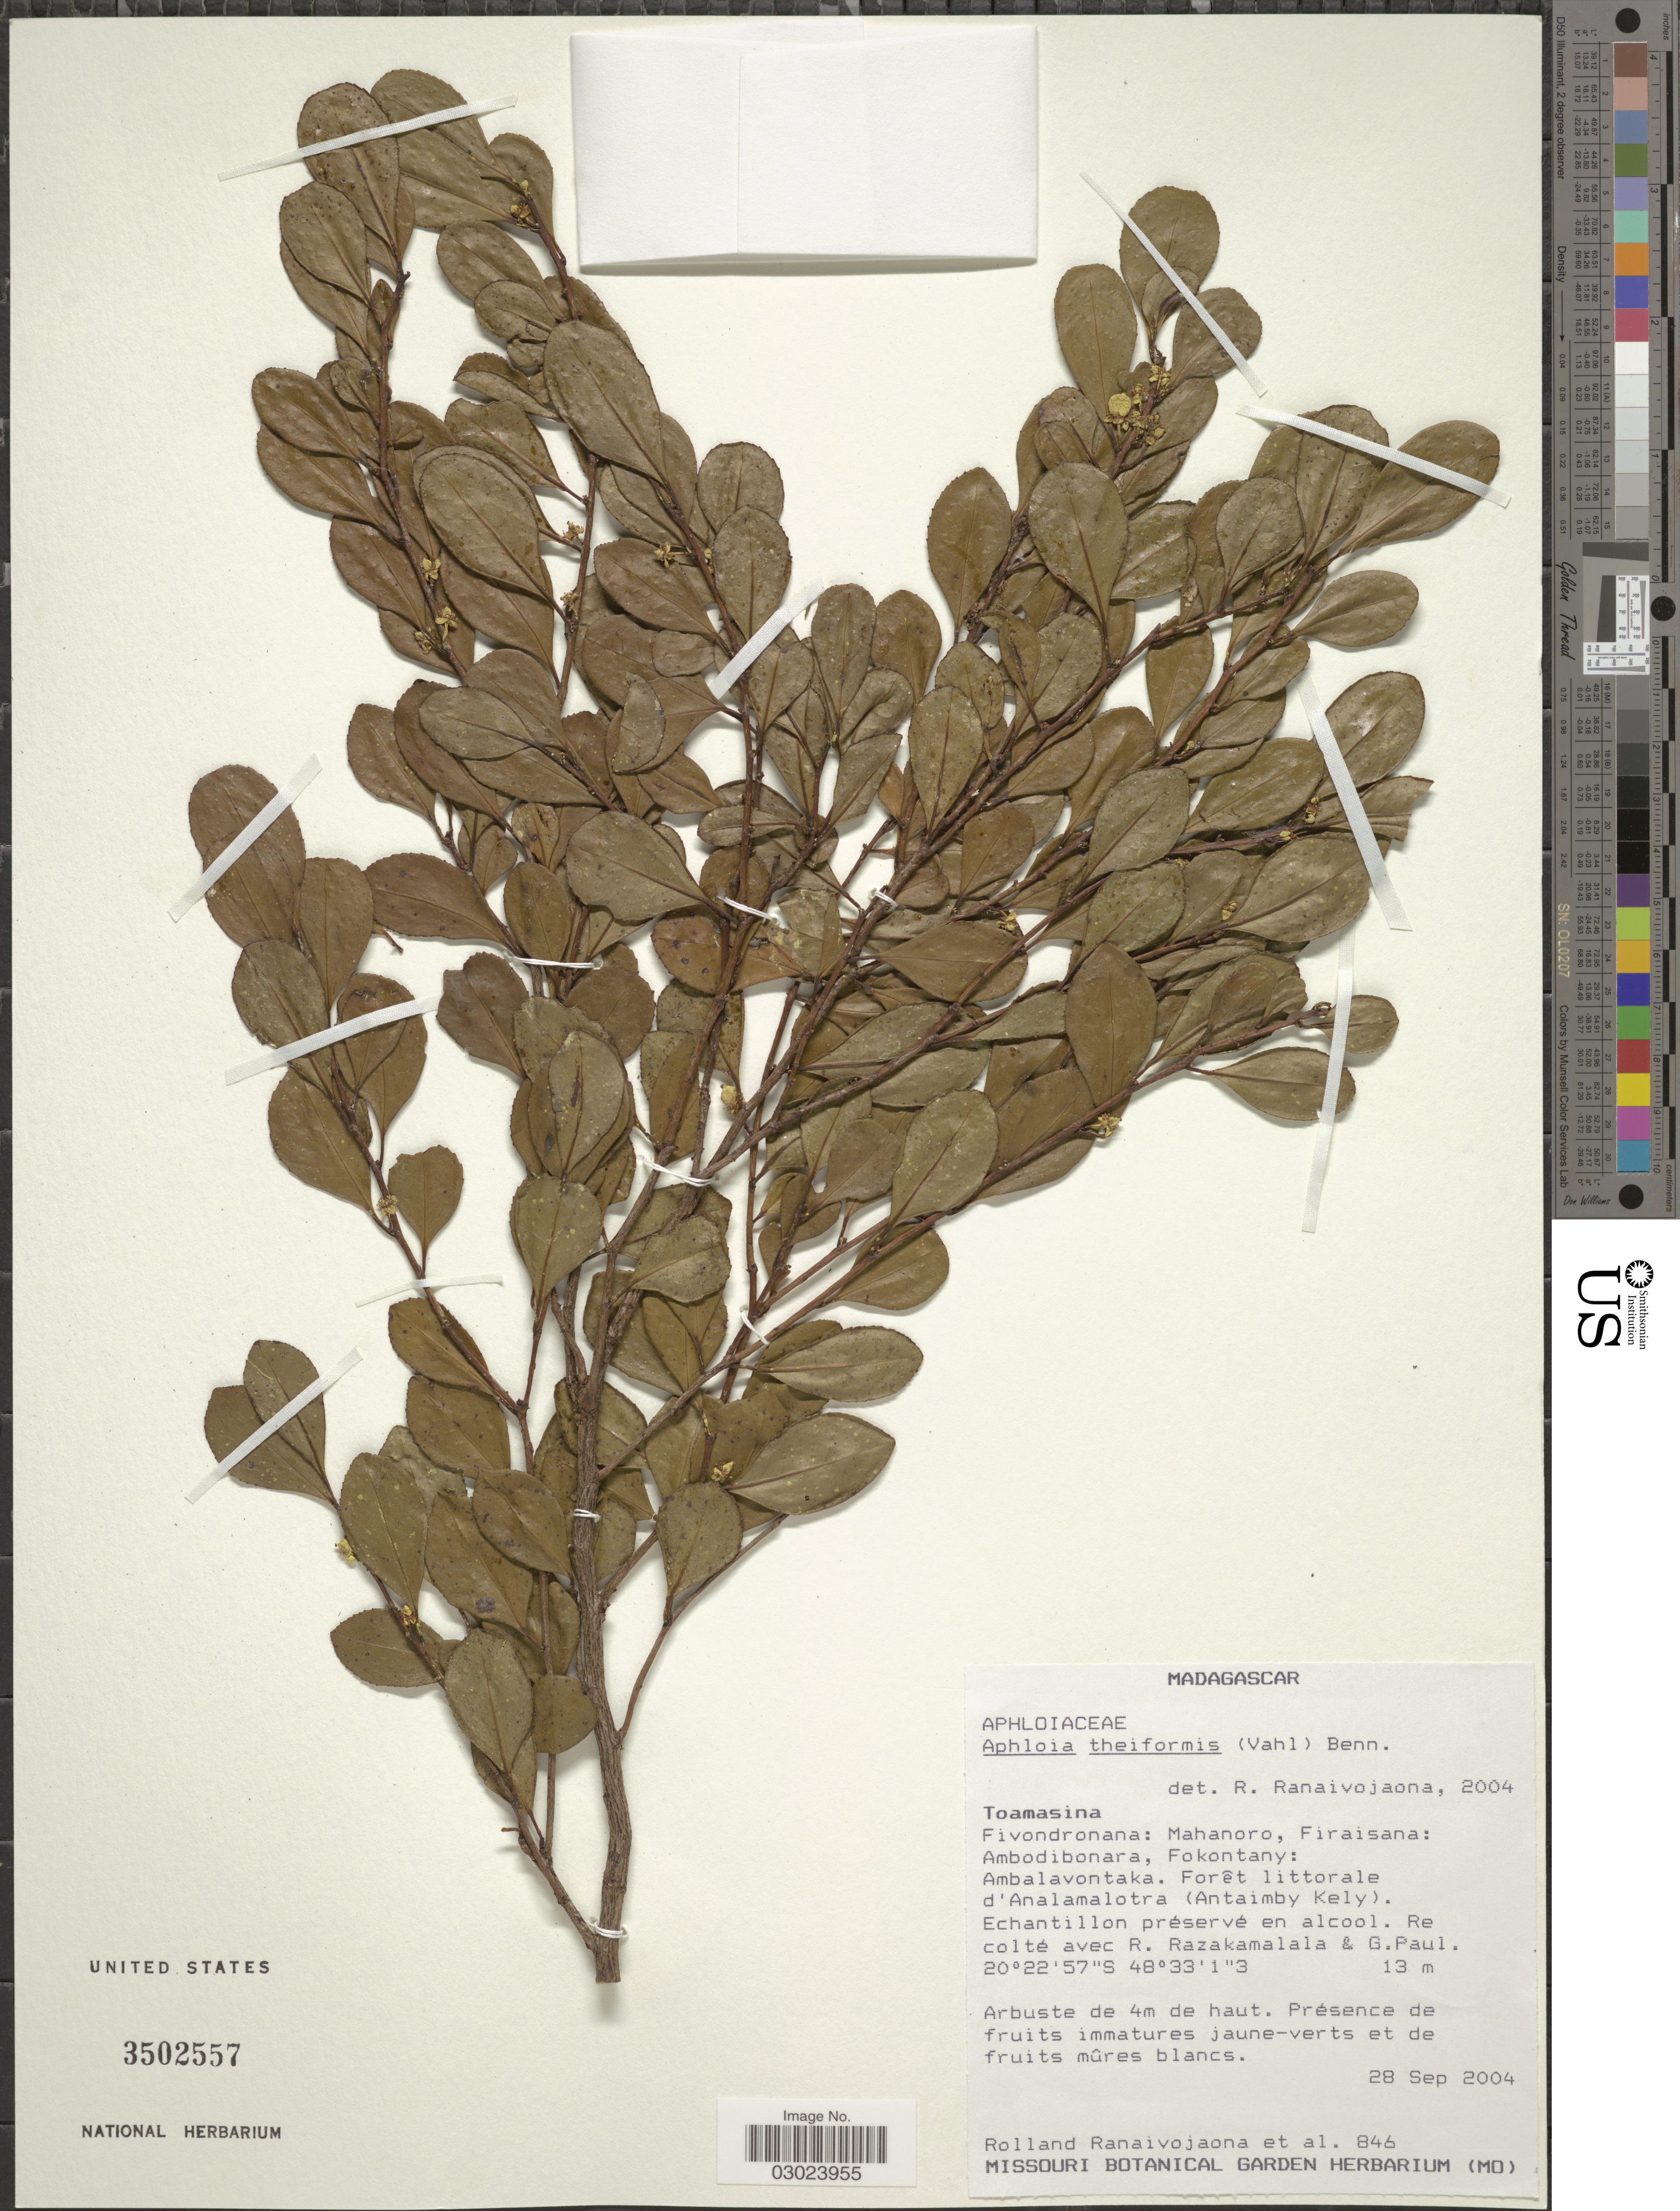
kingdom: Plantae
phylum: Tracheophyta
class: Magnoliopsida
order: Crossosomatales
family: Aphloiaceae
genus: Aphloia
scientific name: Aphloia theiformis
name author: (Vahl) Benn.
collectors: R. Ranaivojaona, R. Razakamalala & G. Paul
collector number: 846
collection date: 2004-09-28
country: Madagascar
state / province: Atsinanana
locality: Fivondronana: Mahanoro, Firaisana: Ambodibonara, Fokontany: Ambalavontaka. Forêt littorale d'Analamalotra (Antaimby Kely).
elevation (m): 13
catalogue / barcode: US 2502557